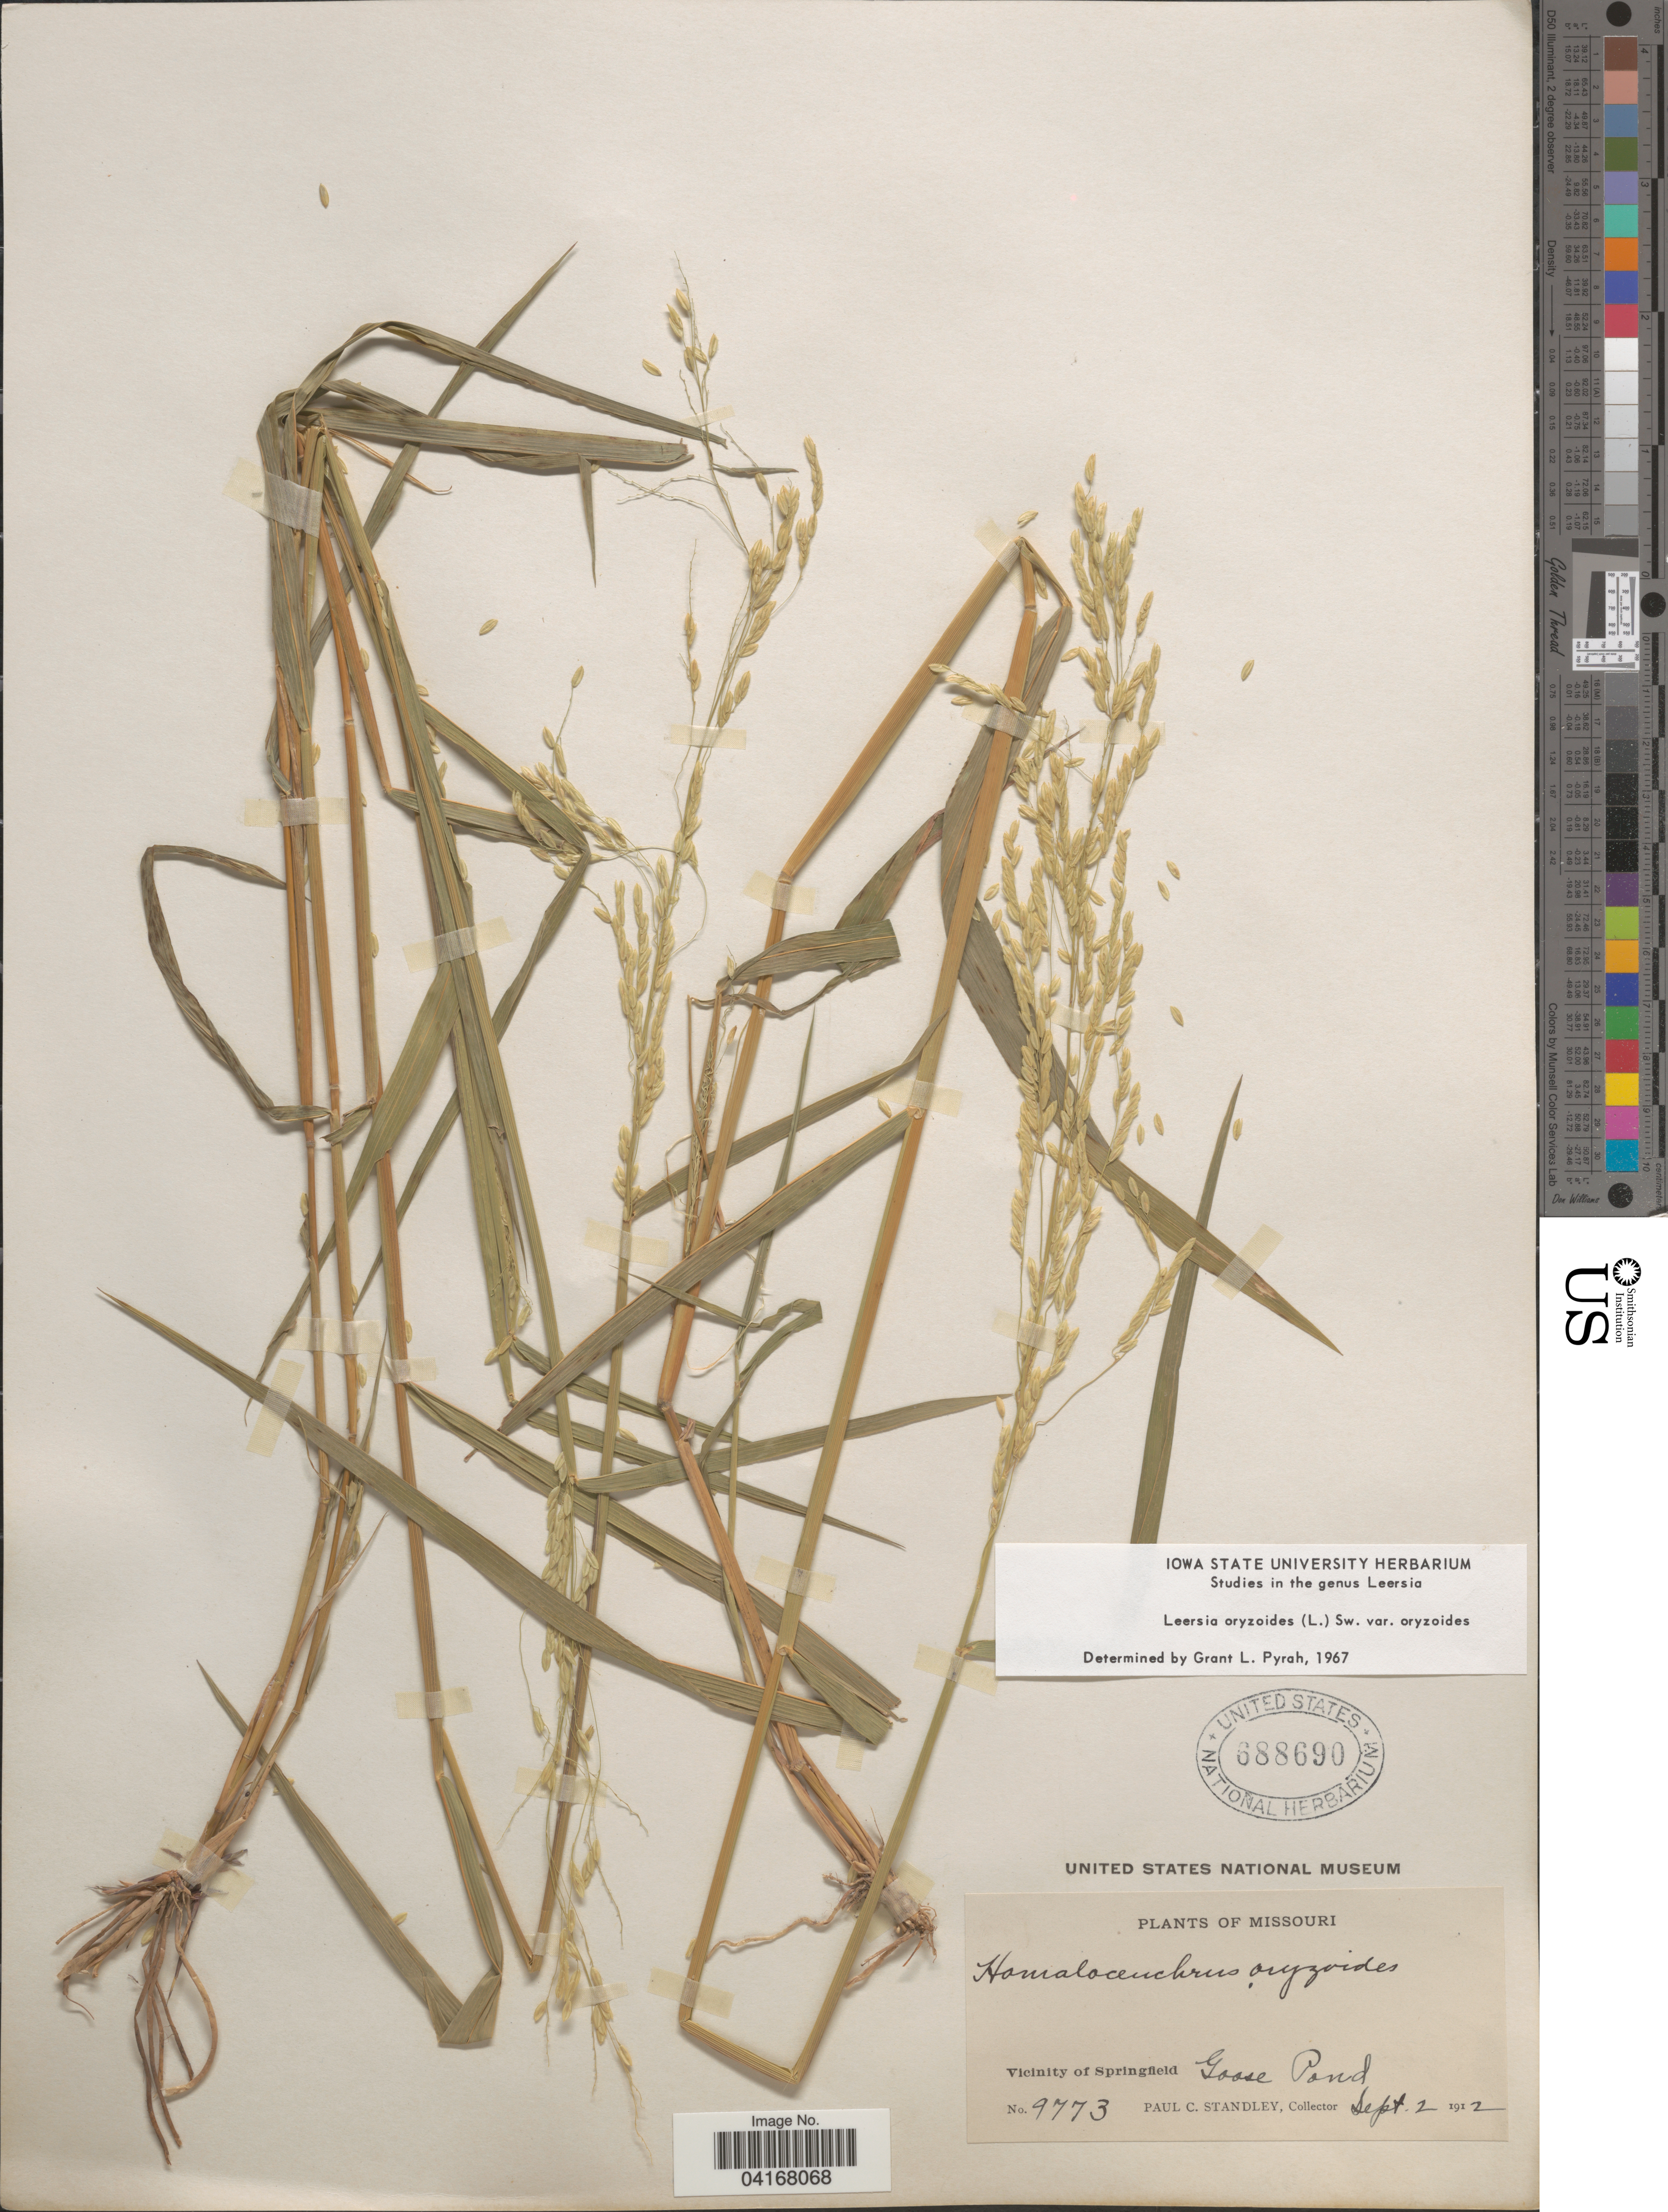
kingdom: Plantae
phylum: Tracheophyta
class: Liliopsida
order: Poales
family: Poaceae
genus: Leersia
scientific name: Leersia oryzoides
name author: (L.) Sw.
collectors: P. C. Standley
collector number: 9773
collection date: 1912-09-02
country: United States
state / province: Missouri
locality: Vicinity of Springfield. Goose Pond.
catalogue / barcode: US 688690